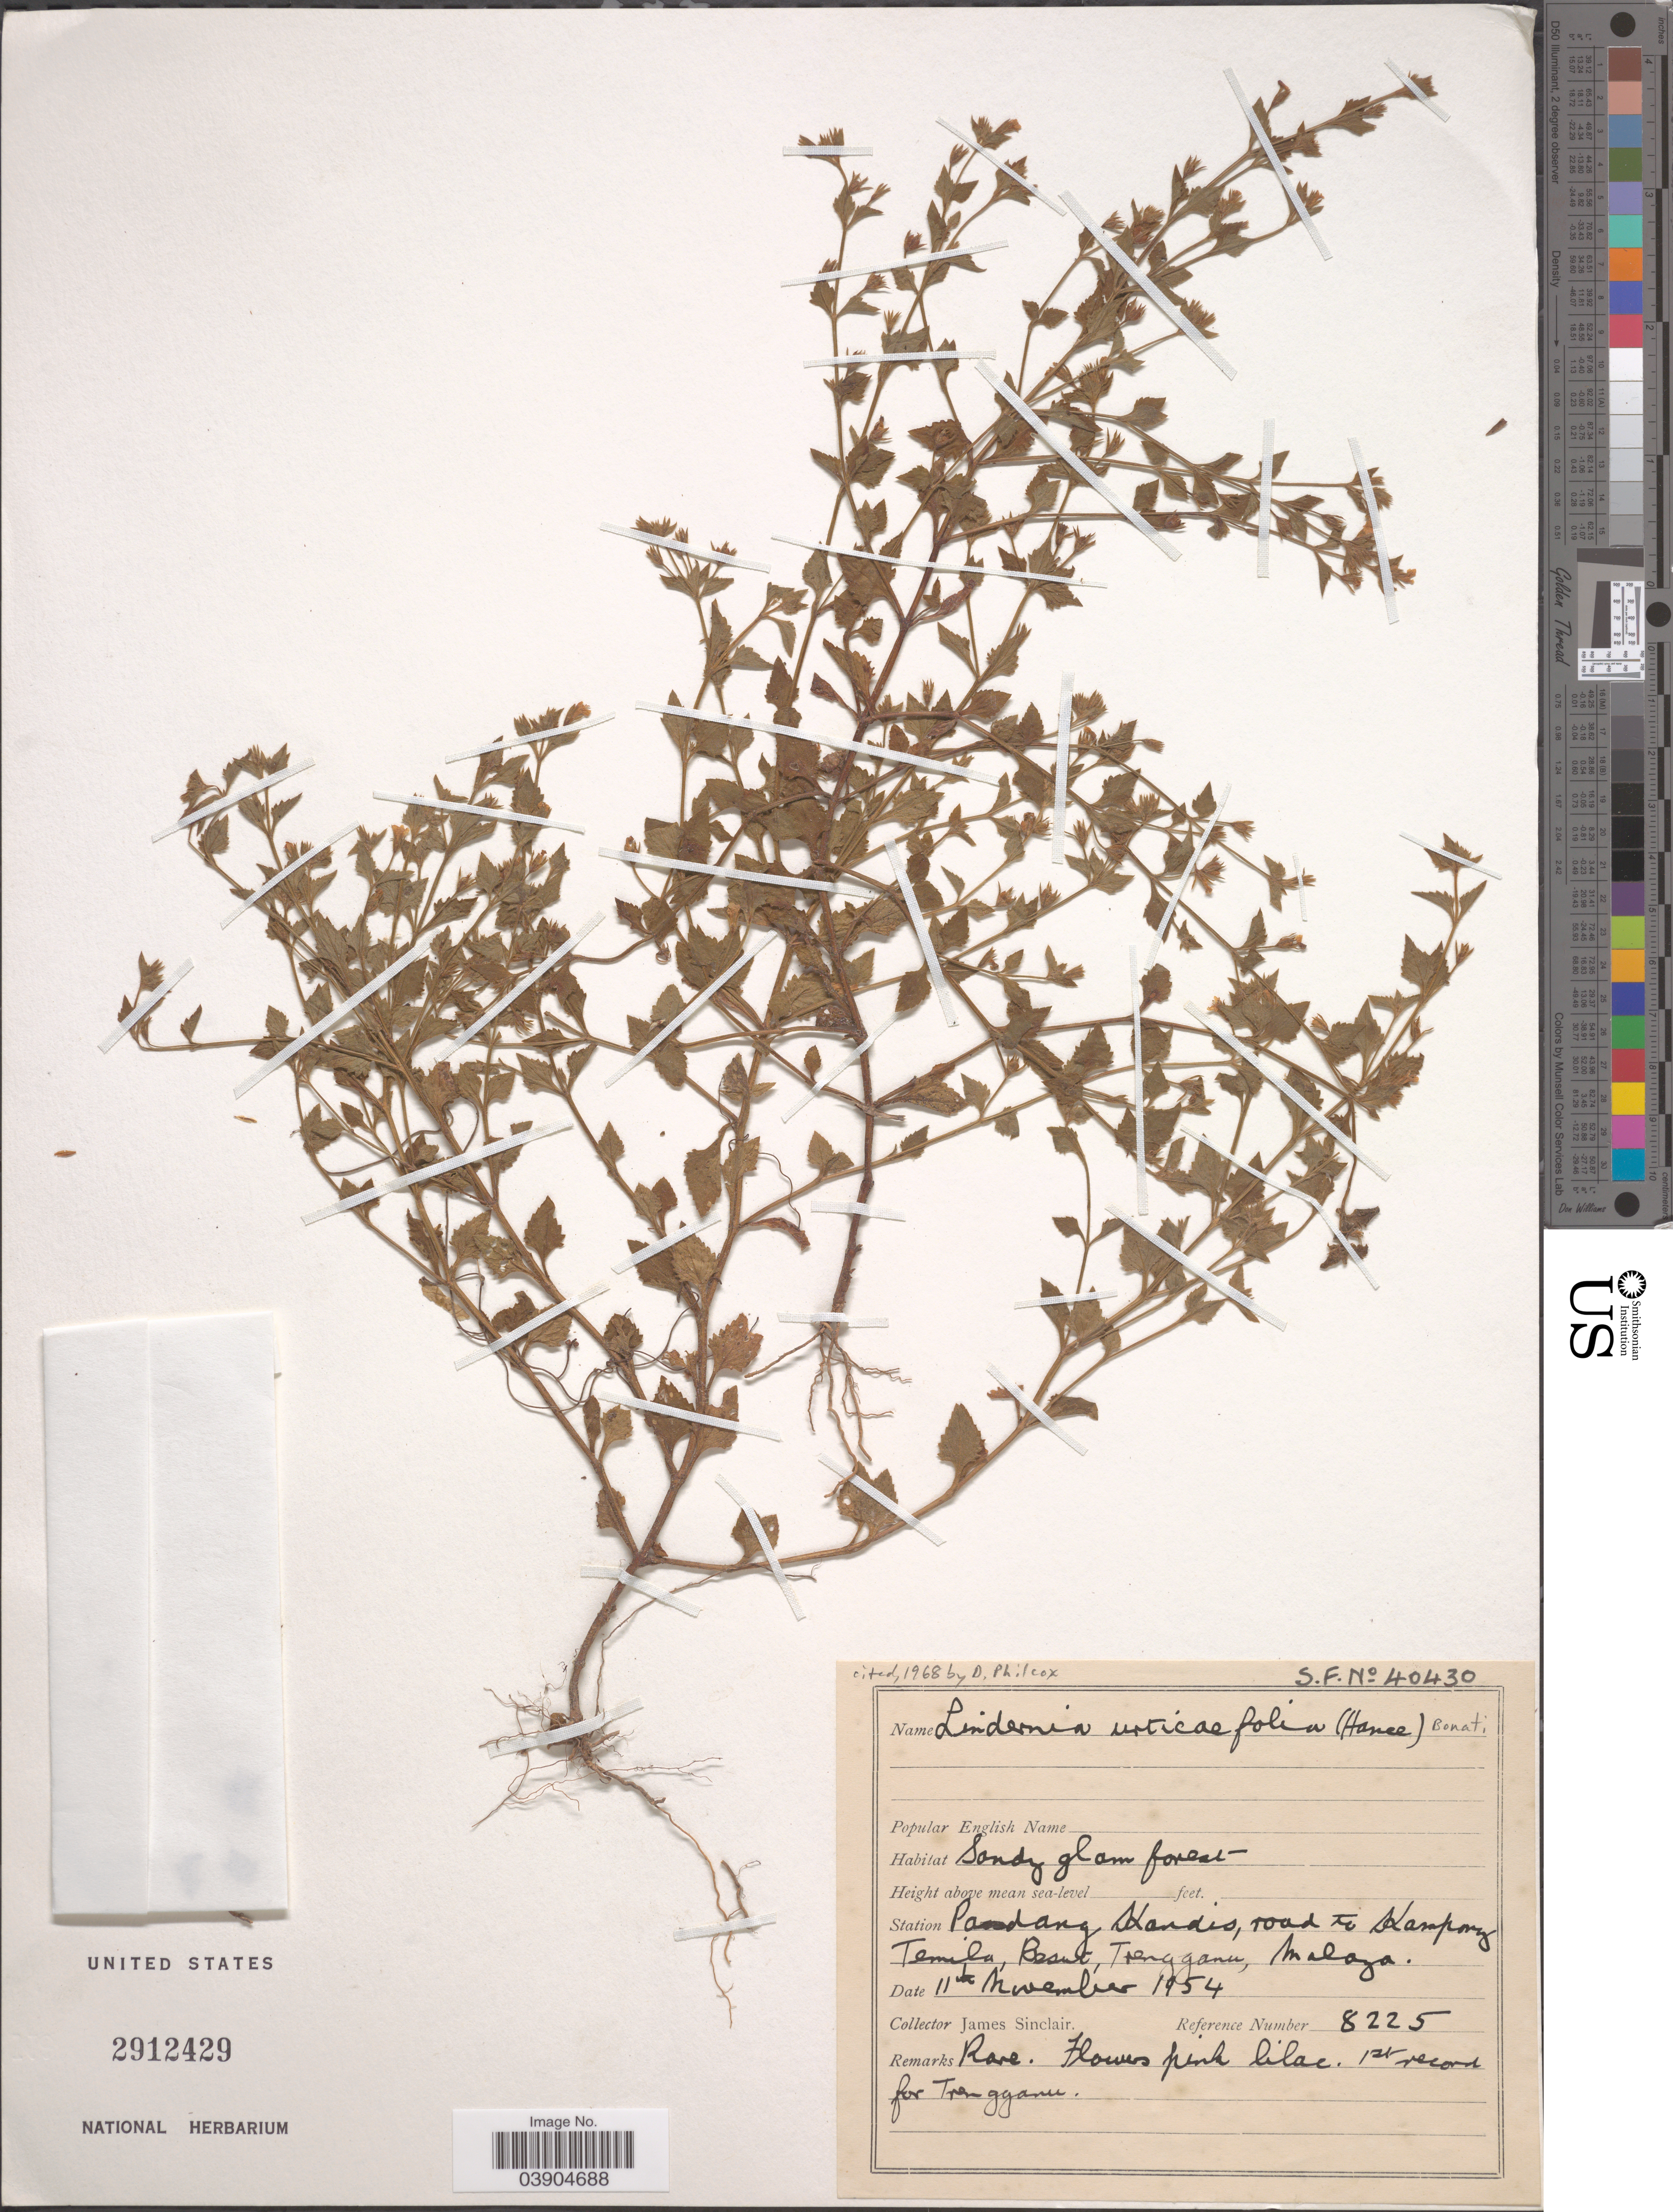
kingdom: Plantae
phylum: Tracheophyta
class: Magnoliopsida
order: Lamiales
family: Linderniaceae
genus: Lindernia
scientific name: Lindernia urticifolia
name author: (Hance) Bonati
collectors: J. Sinclair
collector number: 8225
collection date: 1954-11-11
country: Malaysia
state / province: Terengganu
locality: Station Padang Kandis, road to Kampong Temila, Besut, Malaya.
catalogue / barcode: US 2912429